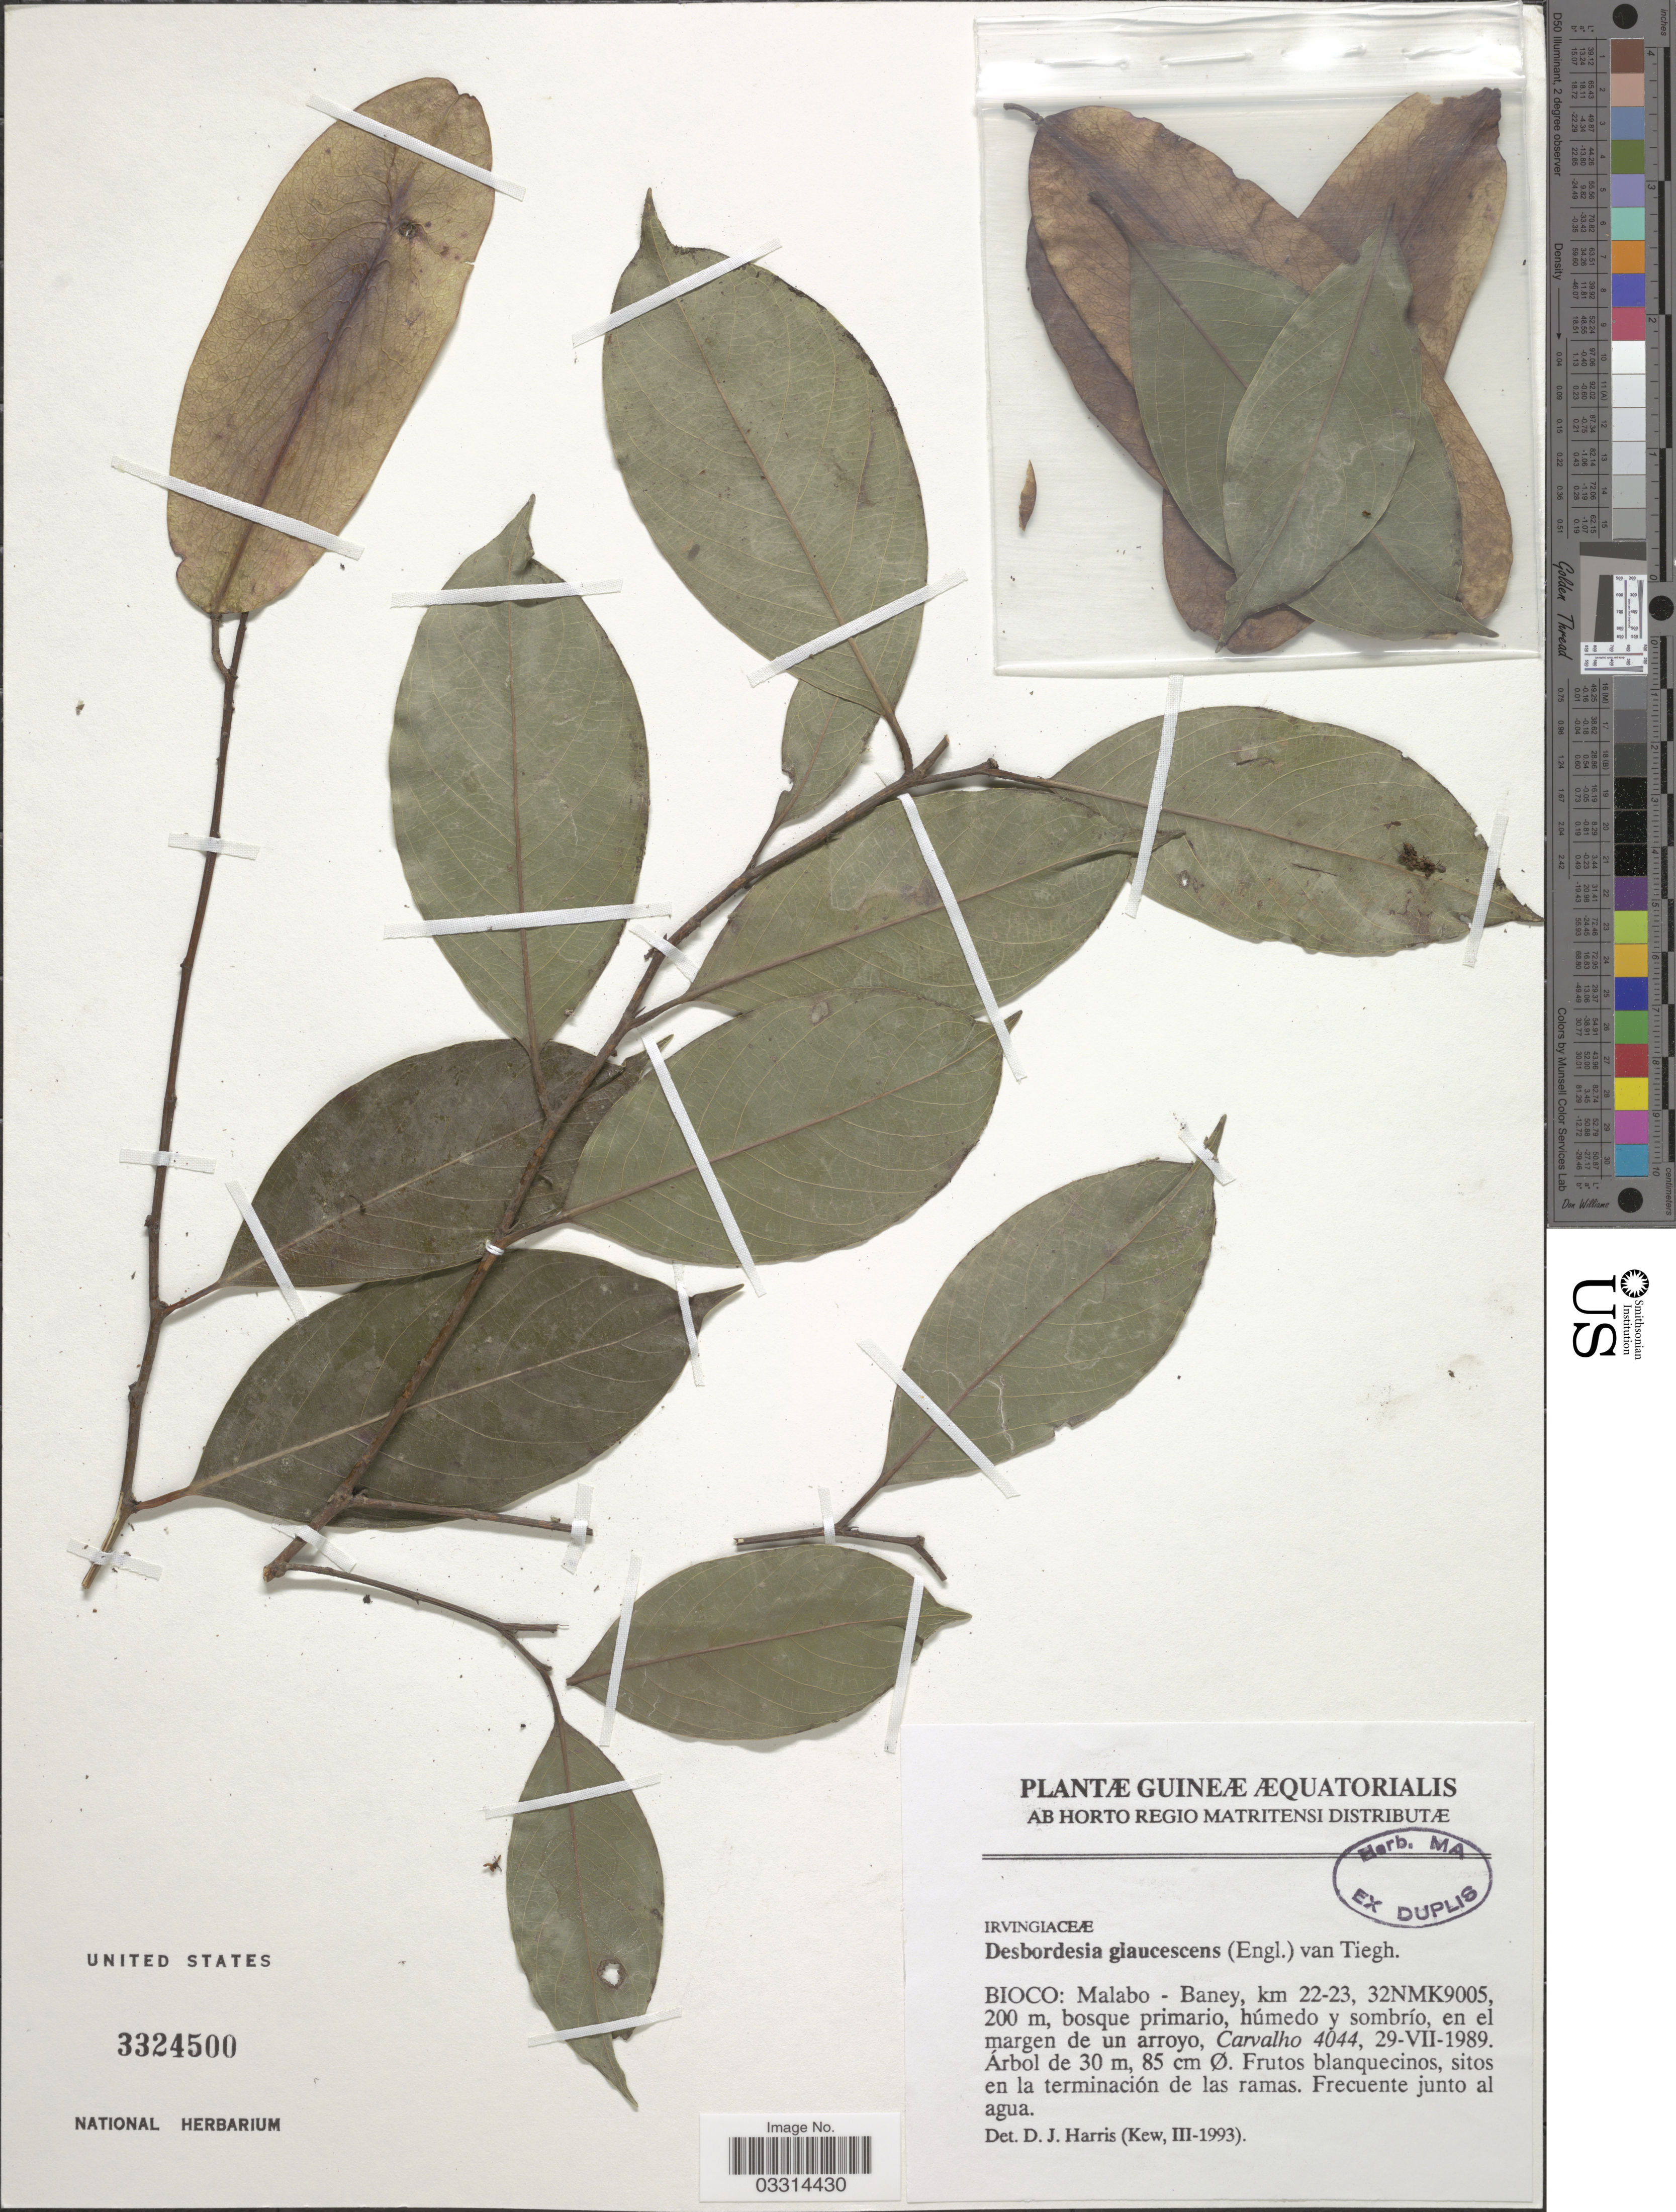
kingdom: Plantae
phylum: Tracheophyta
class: Magnoliopsida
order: Malpighiales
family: Irvingiaceae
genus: Desbordesia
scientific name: Desbordesia glaucescens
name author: (Engl.) Tiegh.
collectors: Carvalho, --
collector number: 4044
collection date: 1989-07-29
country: Equatorial Guinea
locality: Guineæ Æquatorialis. Bioco: Malabo - Baney, km 22-23, 32NMK9005.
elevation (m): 200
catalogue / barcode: US 3324500